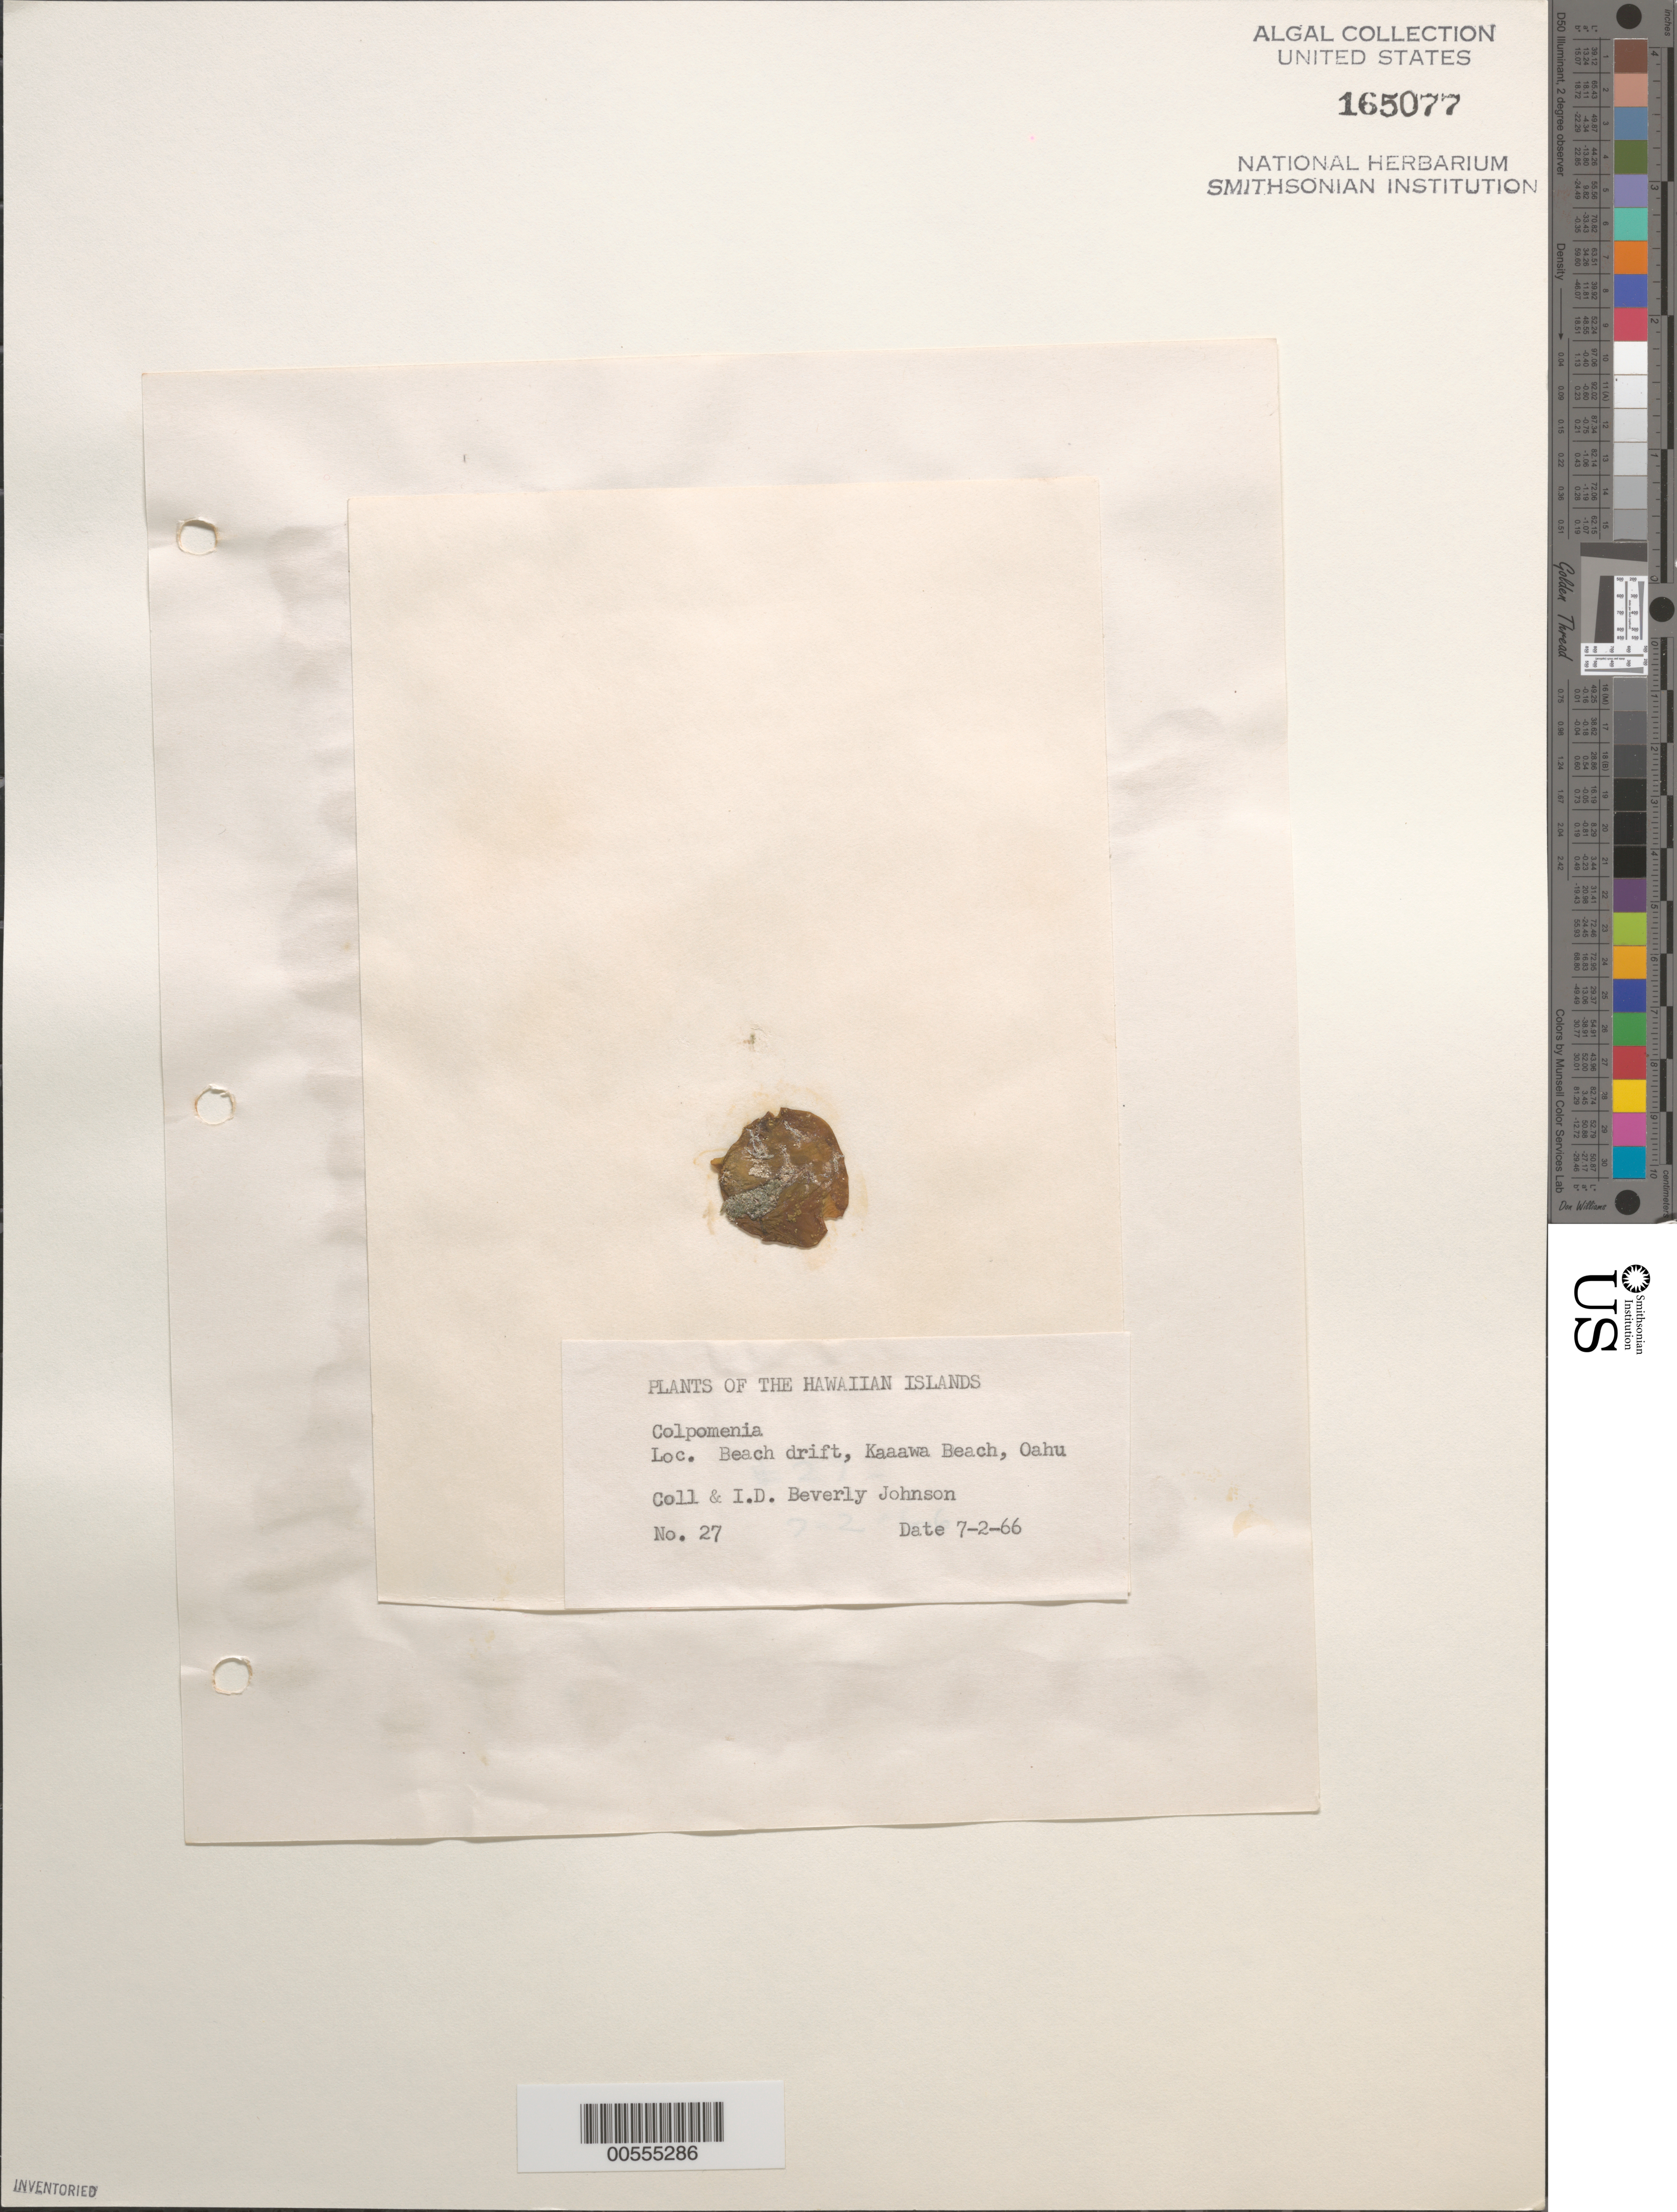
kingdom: Chromista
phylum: Ochrophyta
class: Phaeophyceae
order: Scytosiphonales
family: Scytosiphonaceae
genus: Colpomenia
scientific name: Colpomenia sp.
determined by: Johnson, Beverly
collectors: B. Johnson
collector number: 27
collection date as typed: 02 Jul 1966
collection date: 1966-07-02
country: United States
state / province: Hawaii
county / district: Honolulu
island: Oahu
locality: Kaaawa Beach, Kaaawa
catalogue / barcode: US 165077